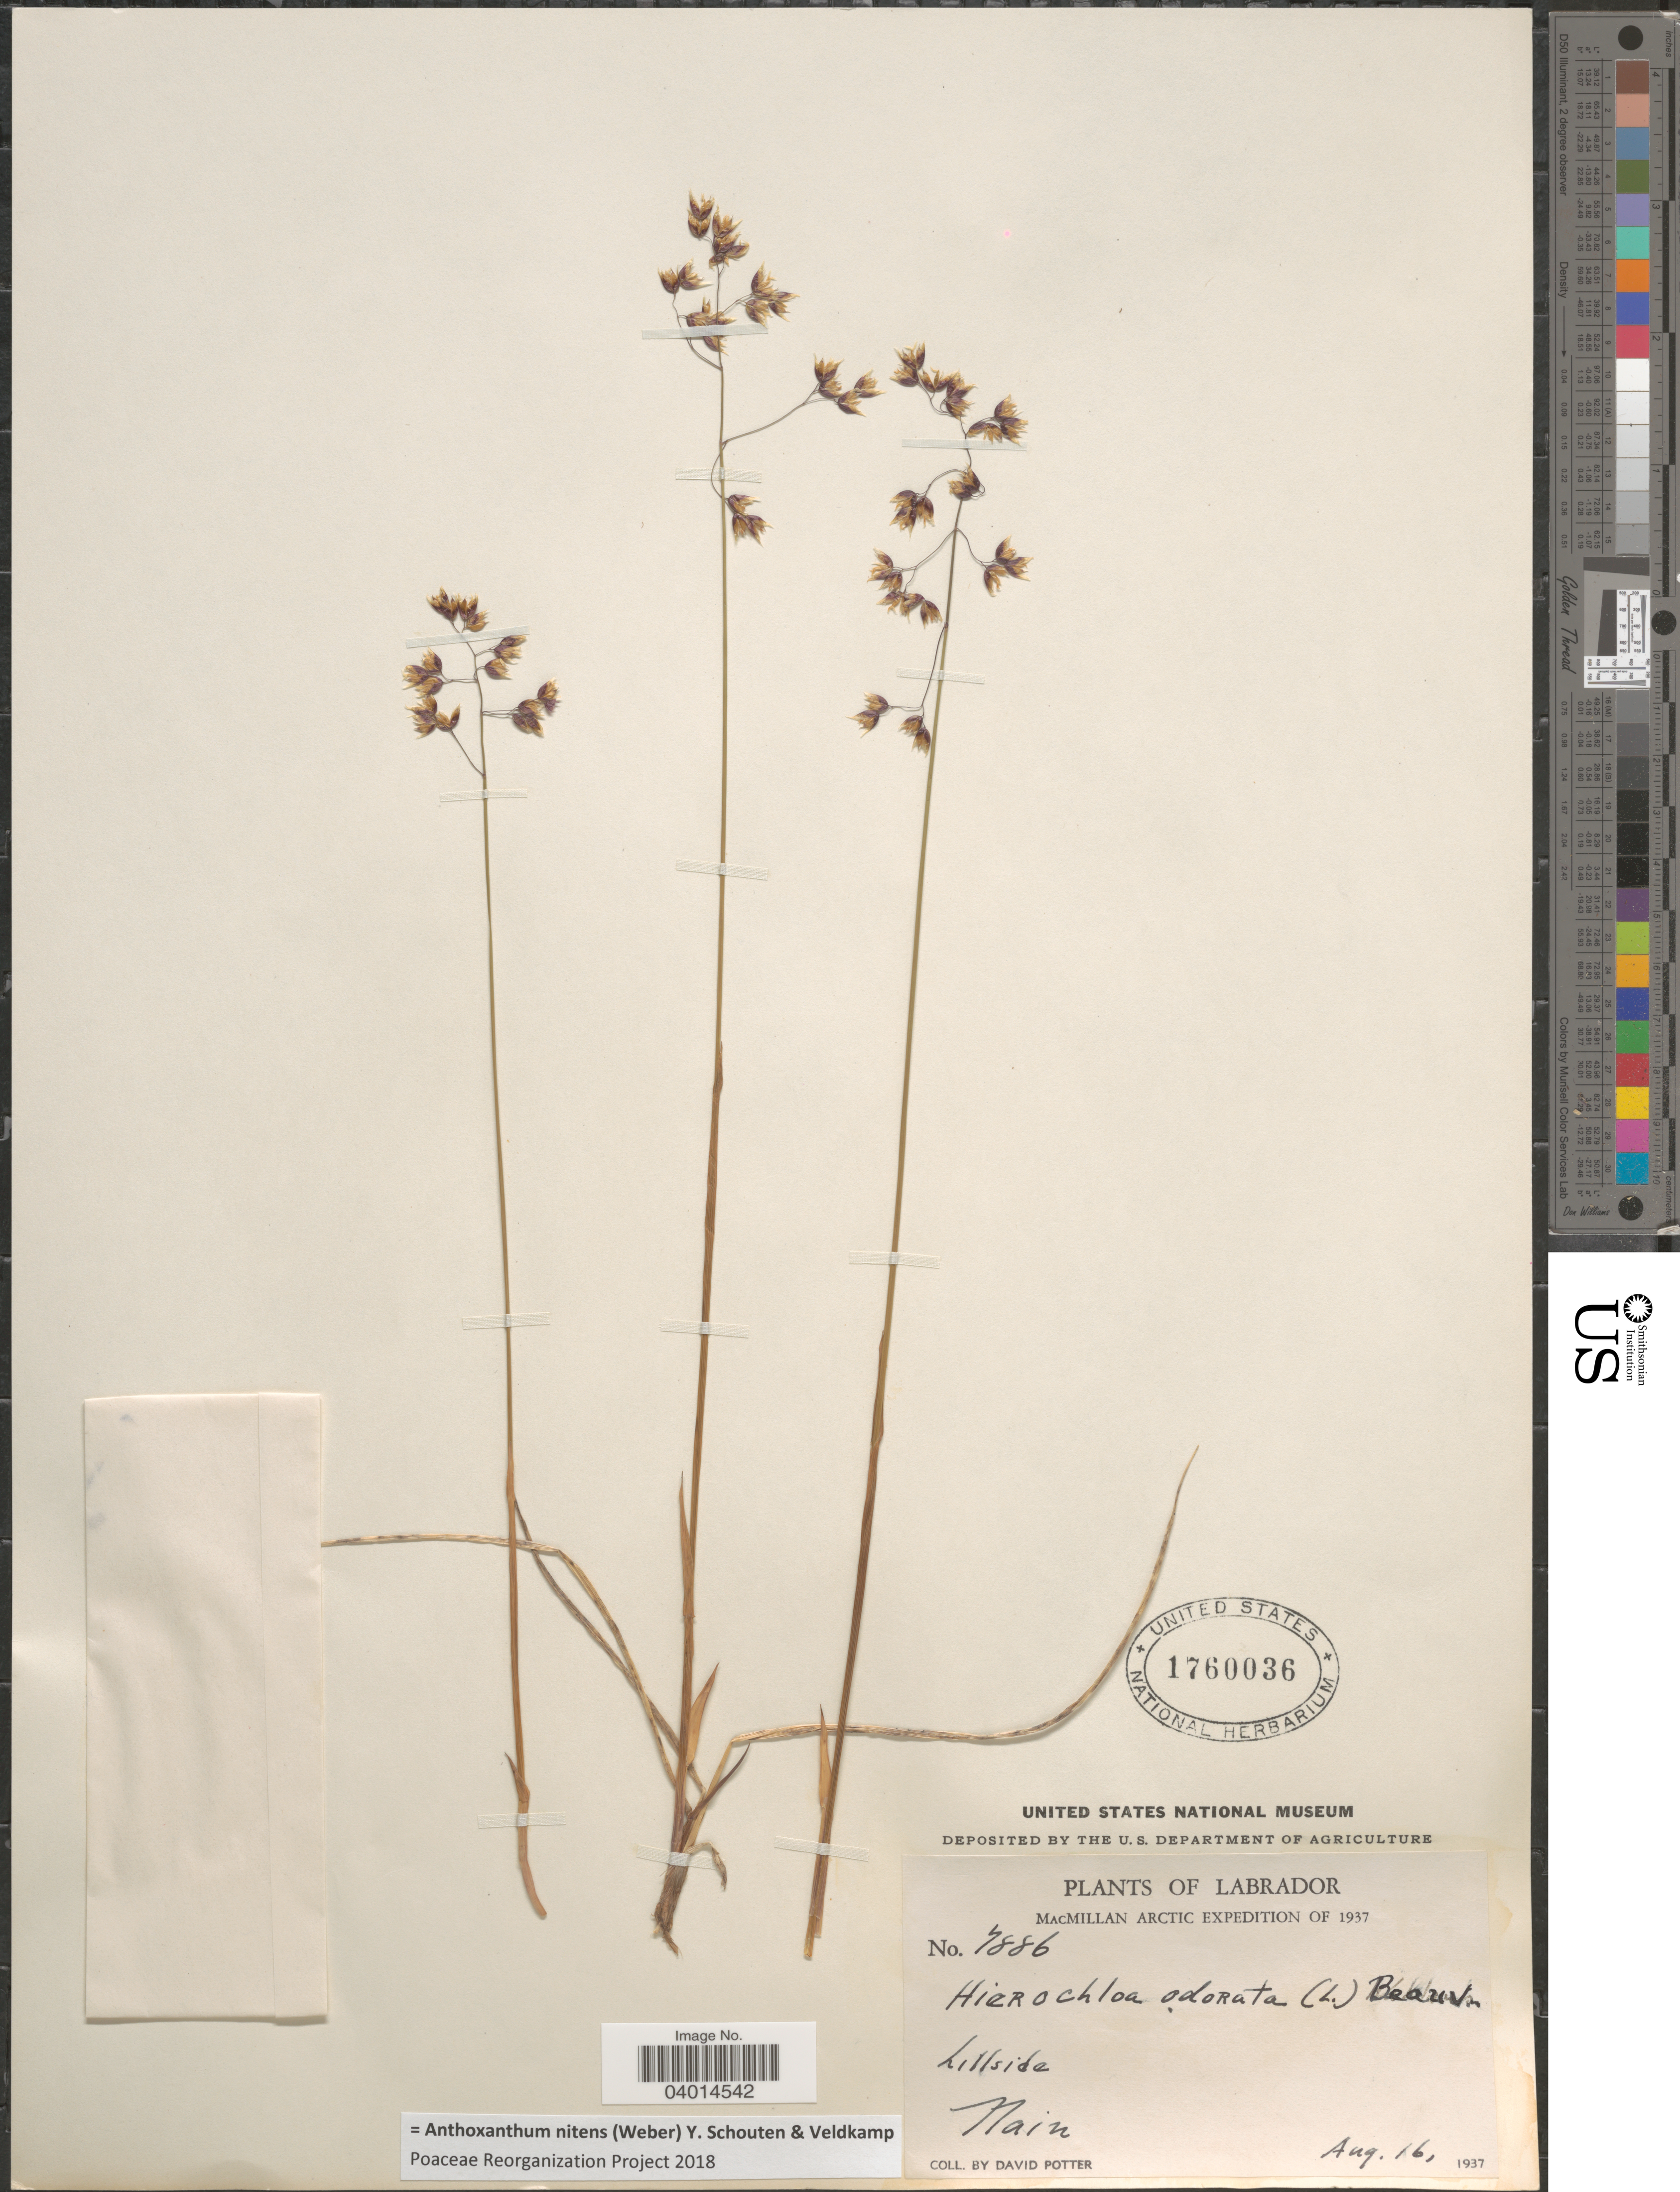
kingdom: Plantae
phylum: Tracheophyta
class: Liliopsida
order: Poales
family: Poaceae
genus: Anthoxanthum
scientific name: Anthoxanthum nitens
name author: (G.H. Weber) R.T.A. Schouten & Veldkamp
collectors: D. Potter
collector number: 7886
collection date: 1937-08-16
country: Canada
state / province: Newfoundland and Labrador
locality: Labrador. Nain.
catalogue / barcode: US 1760036